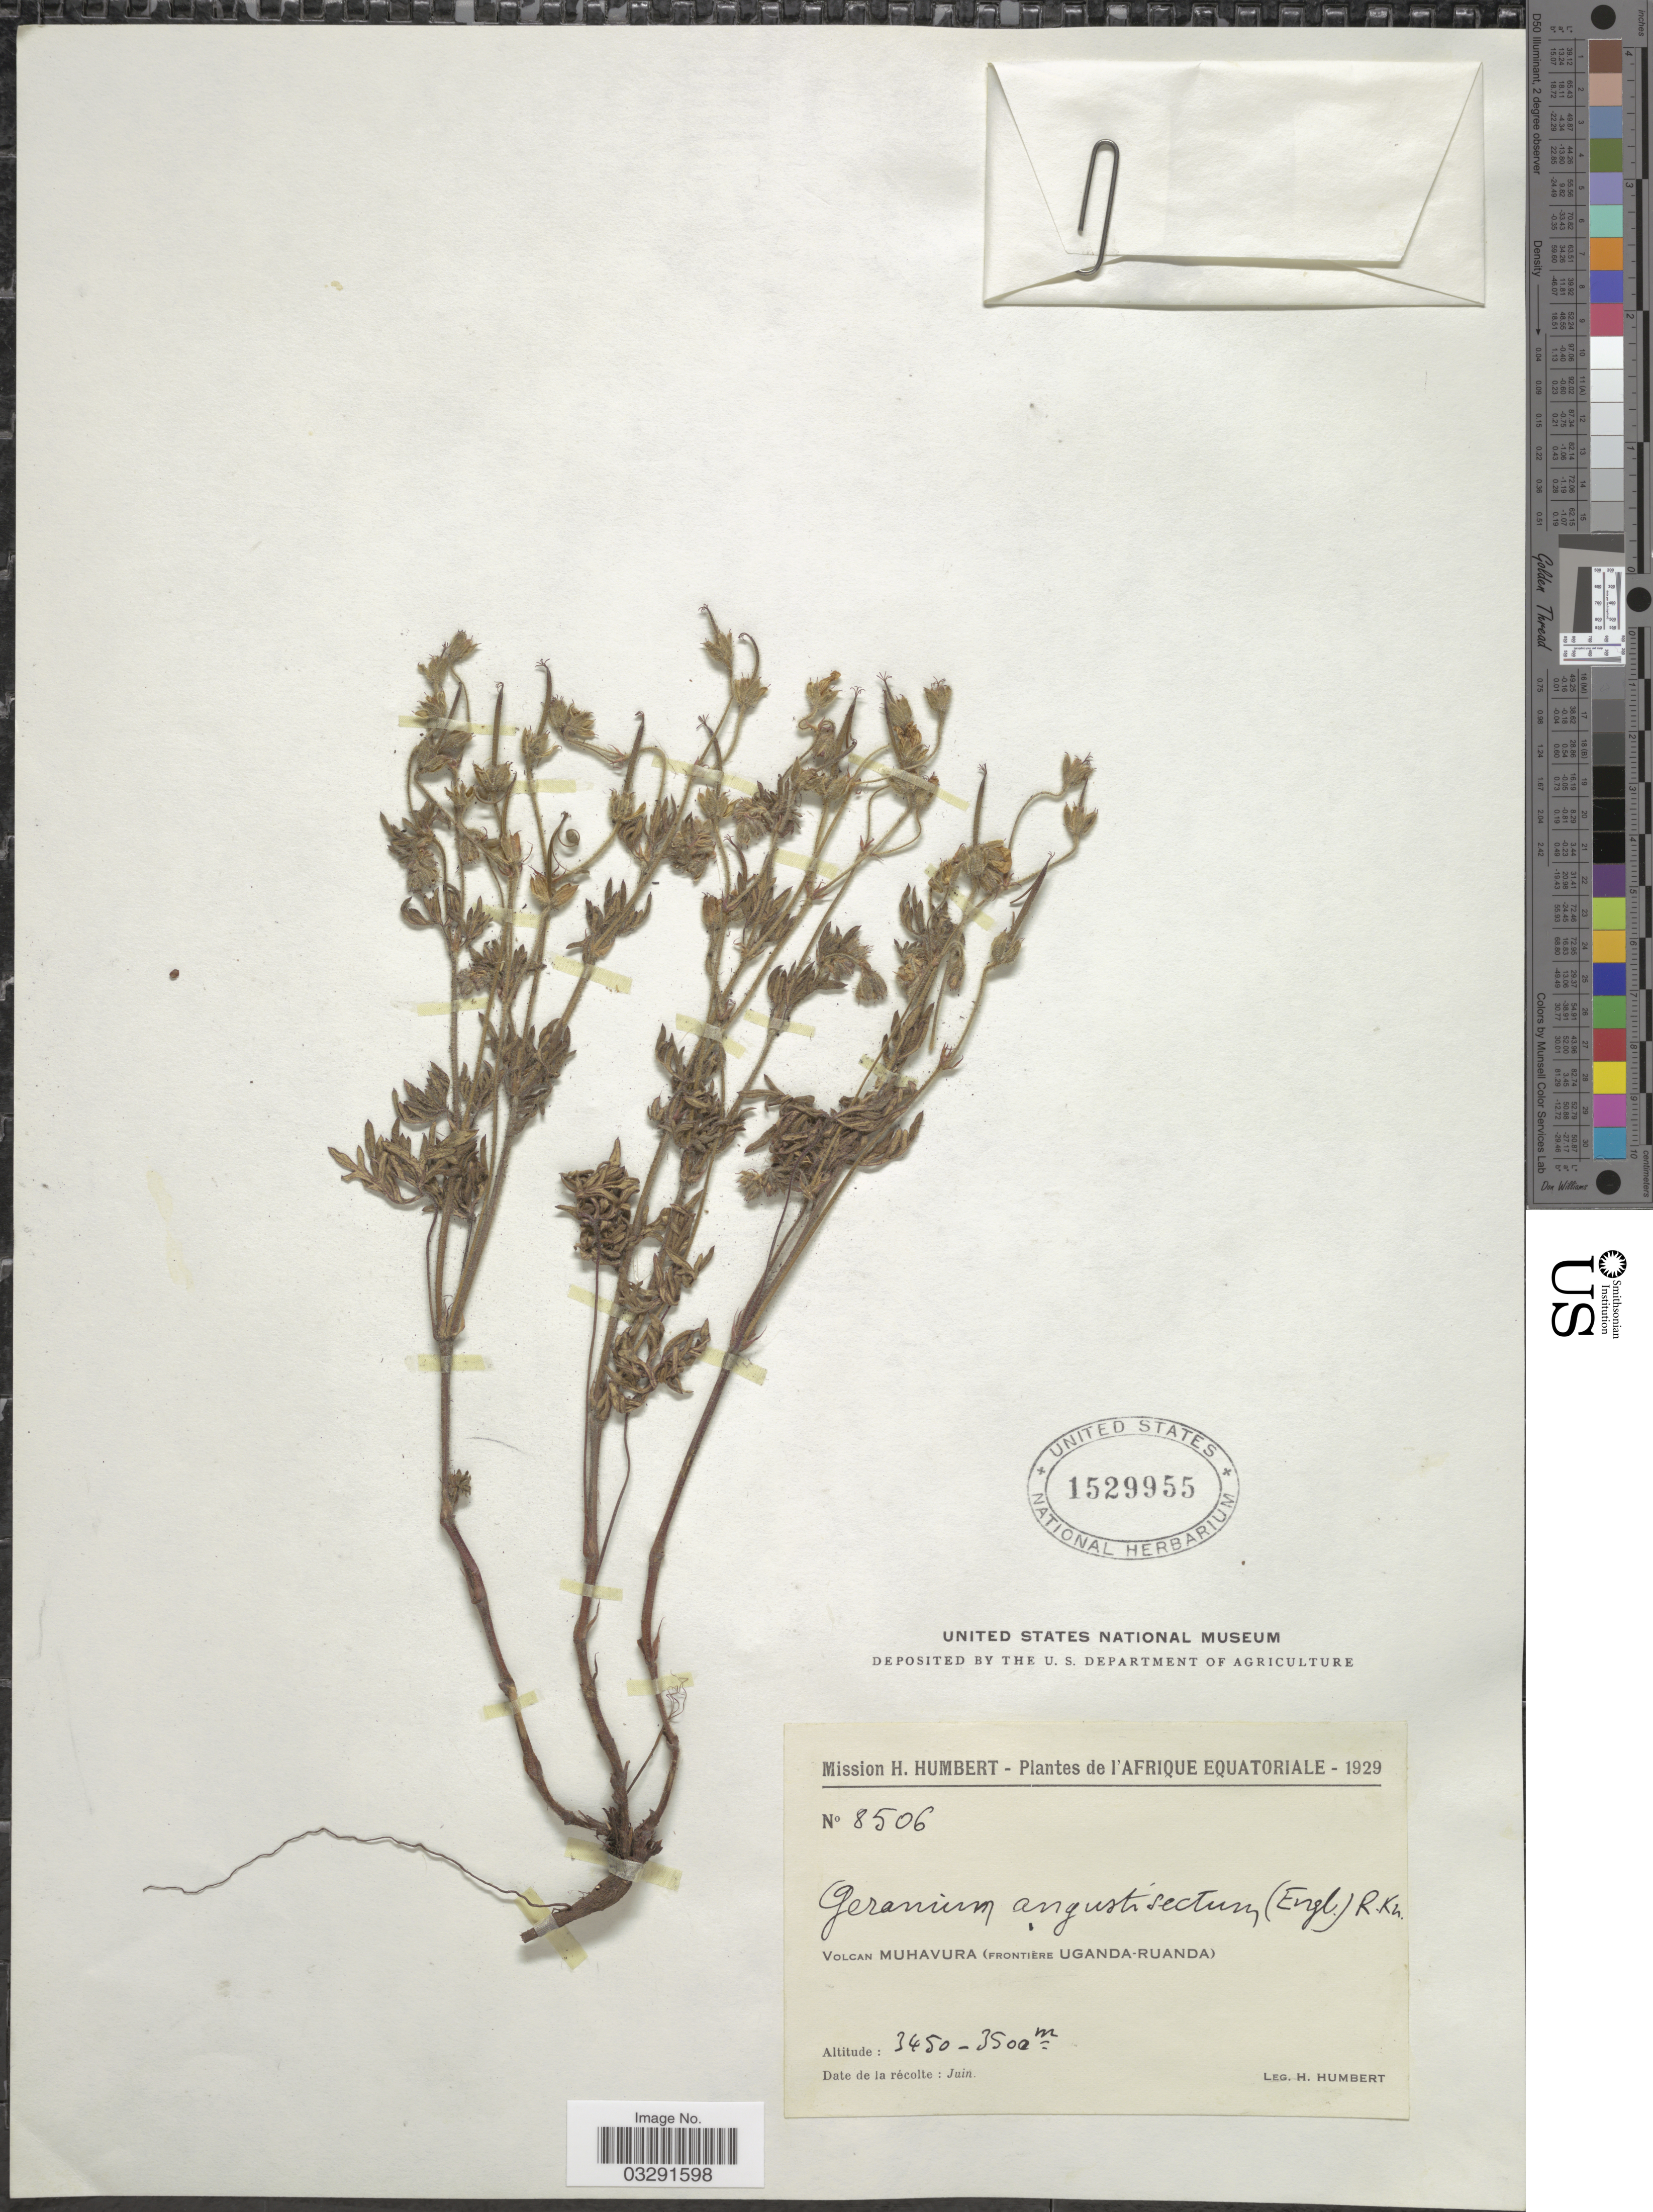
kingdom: Plantae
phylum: Tracheophyta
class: Magnoliopsida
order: Geraniales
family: Geraniaceae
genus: Geranium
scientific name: Geranium angustisectum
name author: R. Knuth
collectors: H. Humbert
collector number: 8506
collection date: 1929-06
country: Uganda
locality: L'Afrique Equatoriale. Volcan Muhavura (Frontière Uganda-Ruanda).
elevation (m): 3450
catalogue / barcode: US 1529955